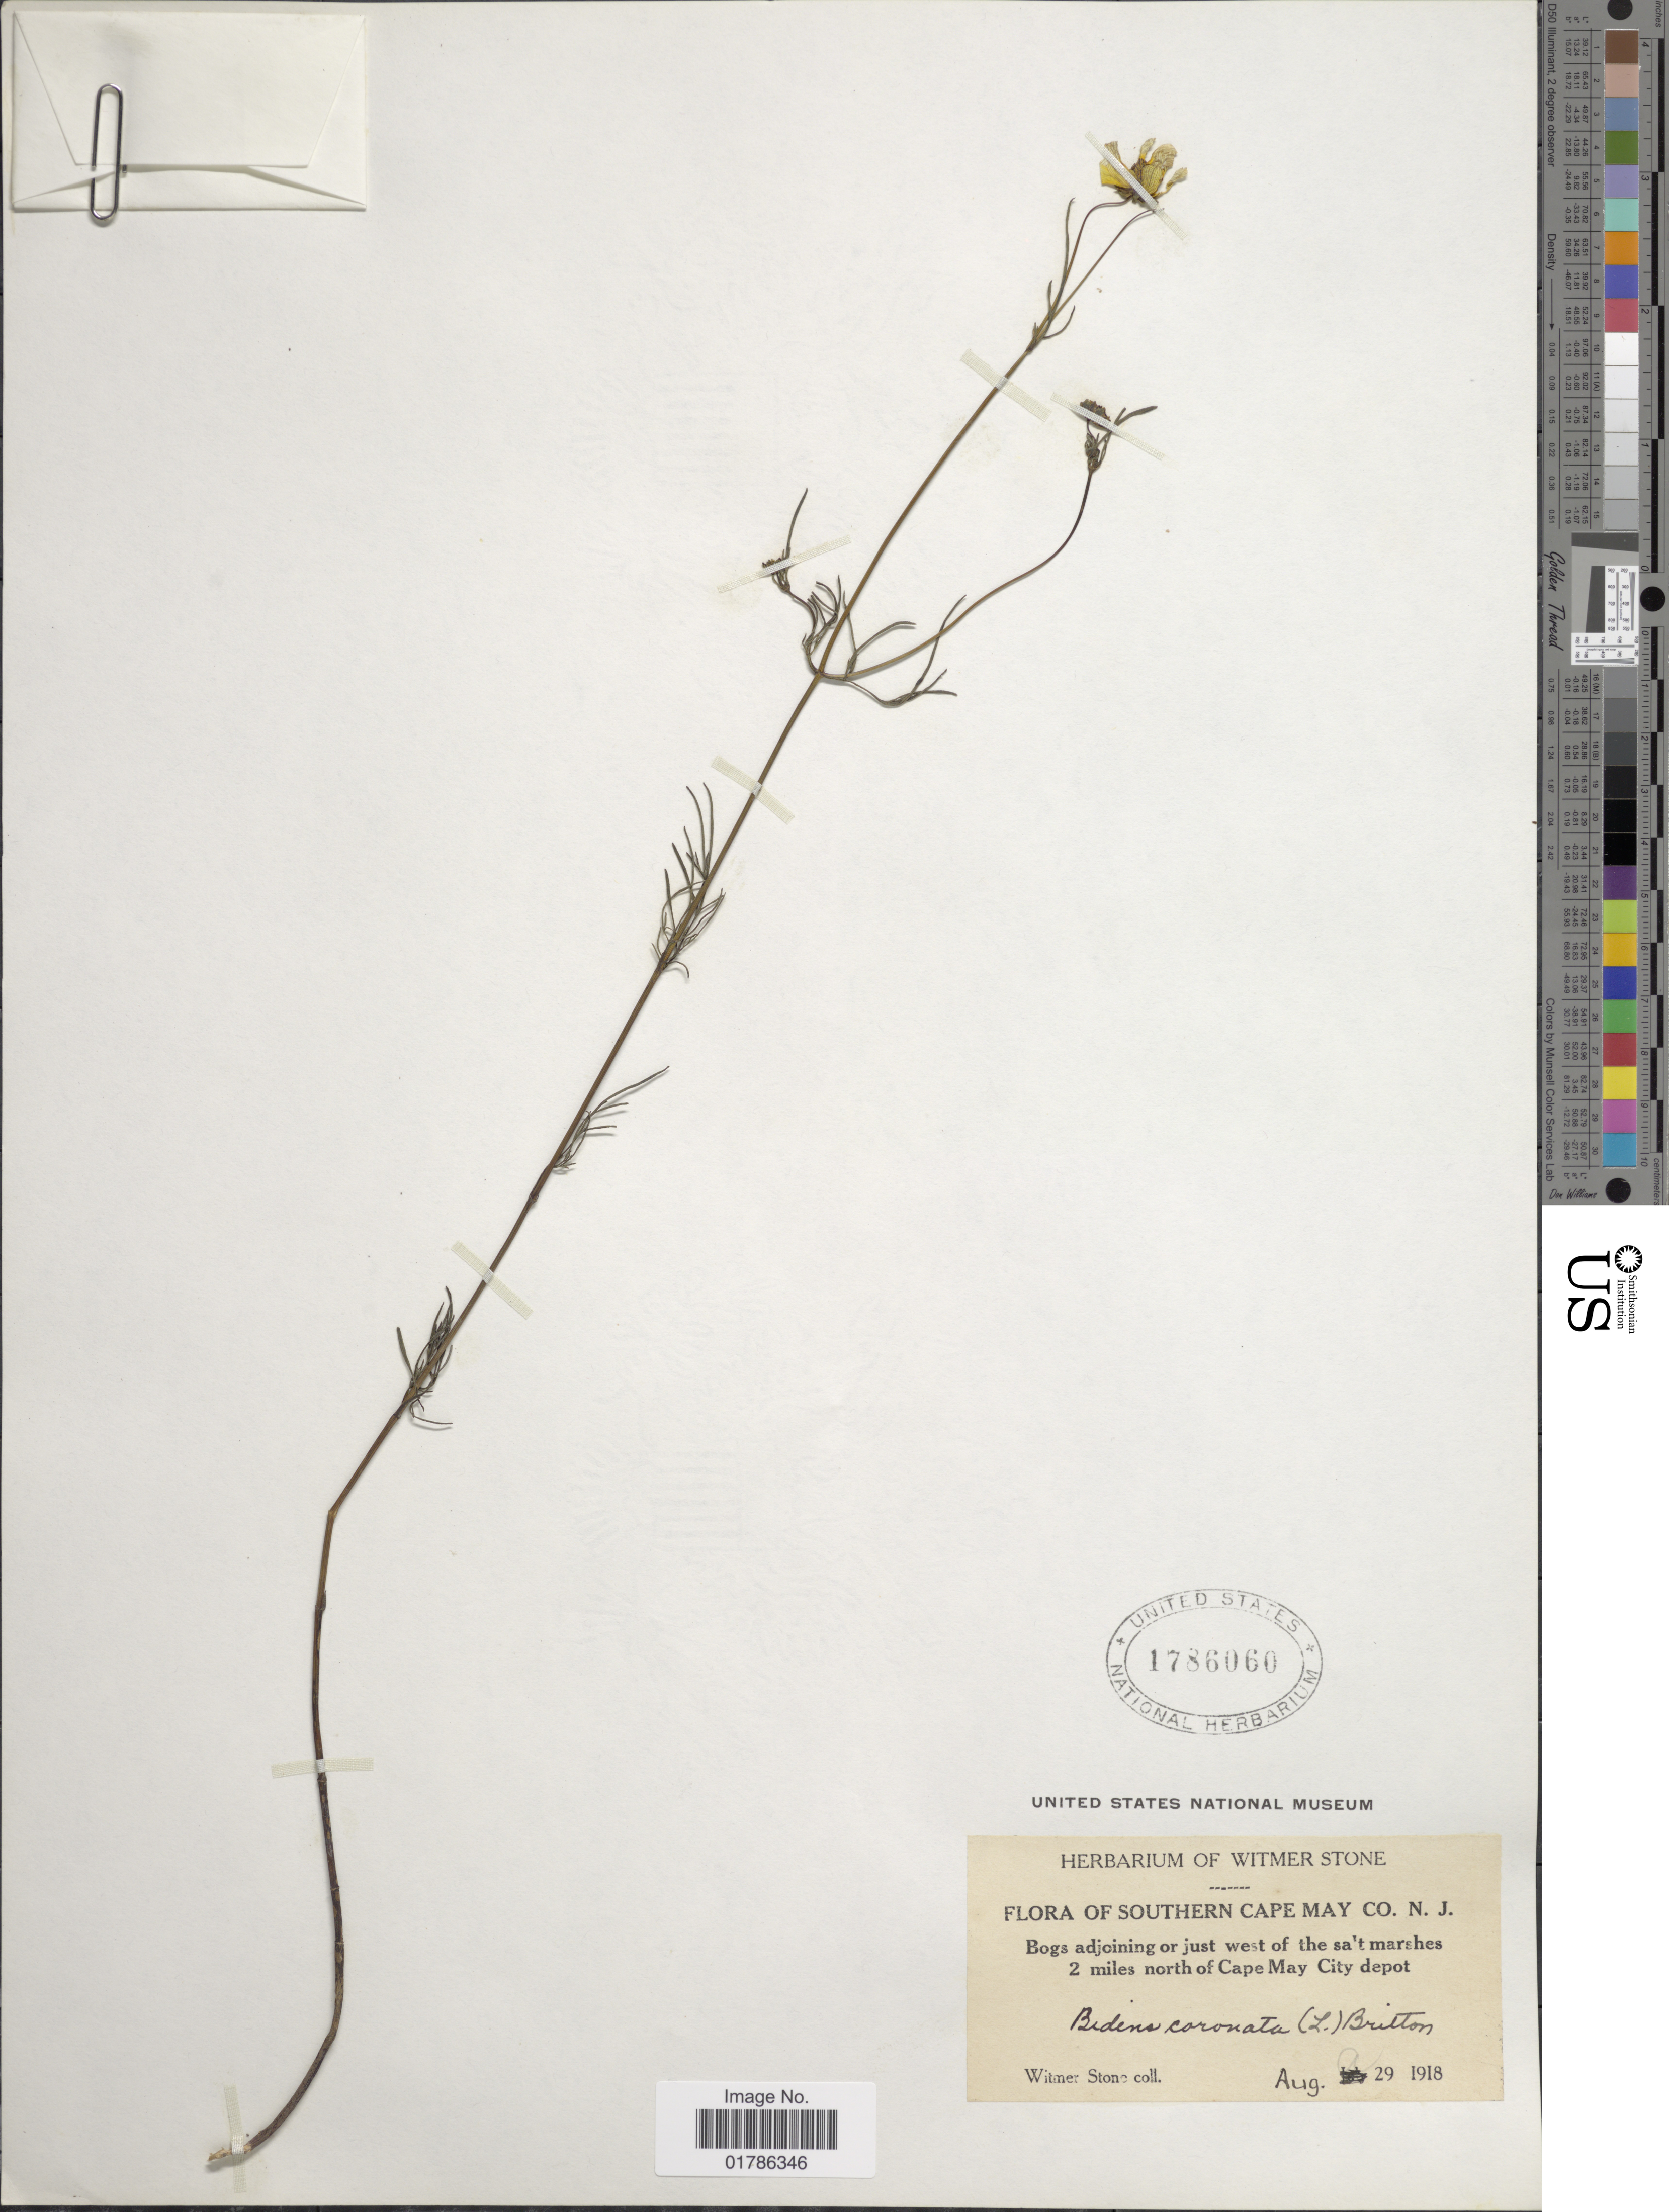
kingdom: Plantae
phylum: Tracheophyta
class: Magnoliopsida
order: Asterales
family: Asteraceae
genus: Bidens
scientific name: Bidens coronata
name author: (L.) Britton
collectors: W. Stone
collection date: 1918-08-29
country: United States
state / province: New Jersey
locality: Southern Cape May Co., Bogs adjoining or just west of the salt marshes 2 miles North of Cape May City depot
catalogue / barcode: US 1786060